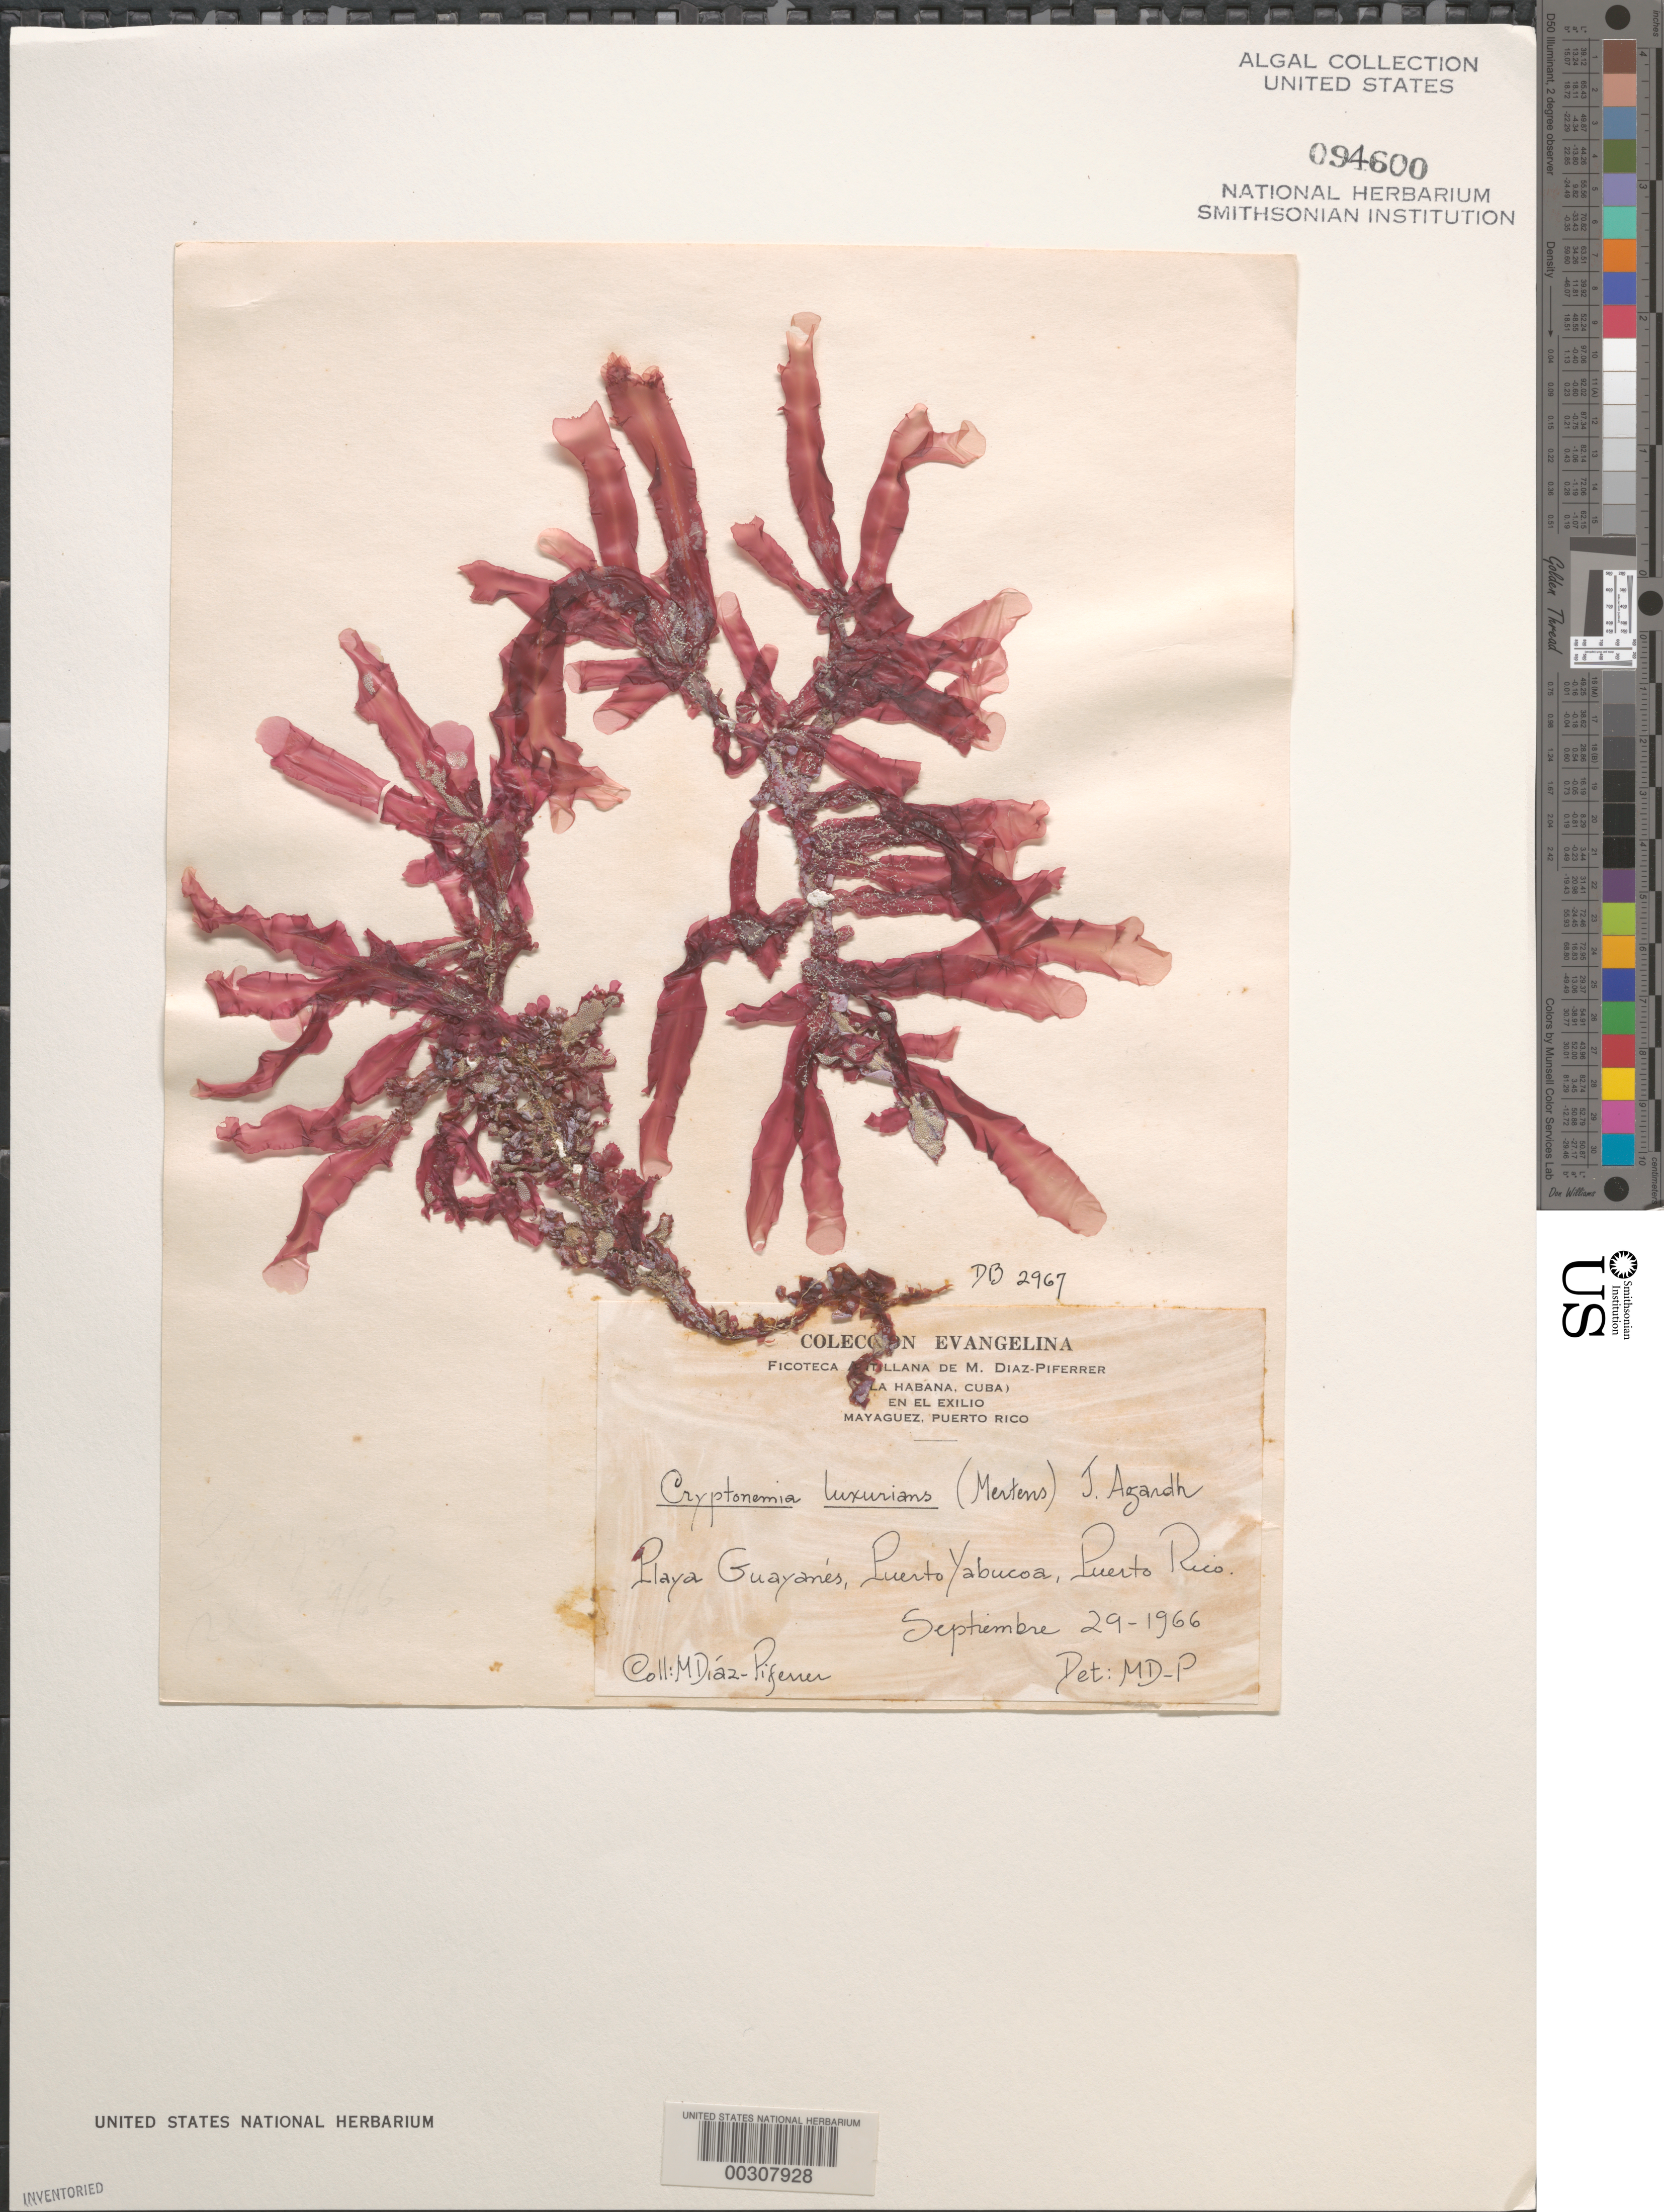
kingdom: Plantae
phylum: Rhodophyta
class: Florideophyceae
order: Halymeniales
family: Halymeniaceae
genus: Cryptonemia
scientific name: Cryptonemia seminervis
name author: (C. Agardh) J. Agardh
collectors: M. Diaz-Piferrer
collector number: DB2967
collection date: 1966-09-29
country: Puerto Rico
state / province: Yabucoa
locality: Playa Guayanés, Puerto Yabucoa.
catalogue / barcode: US 94600